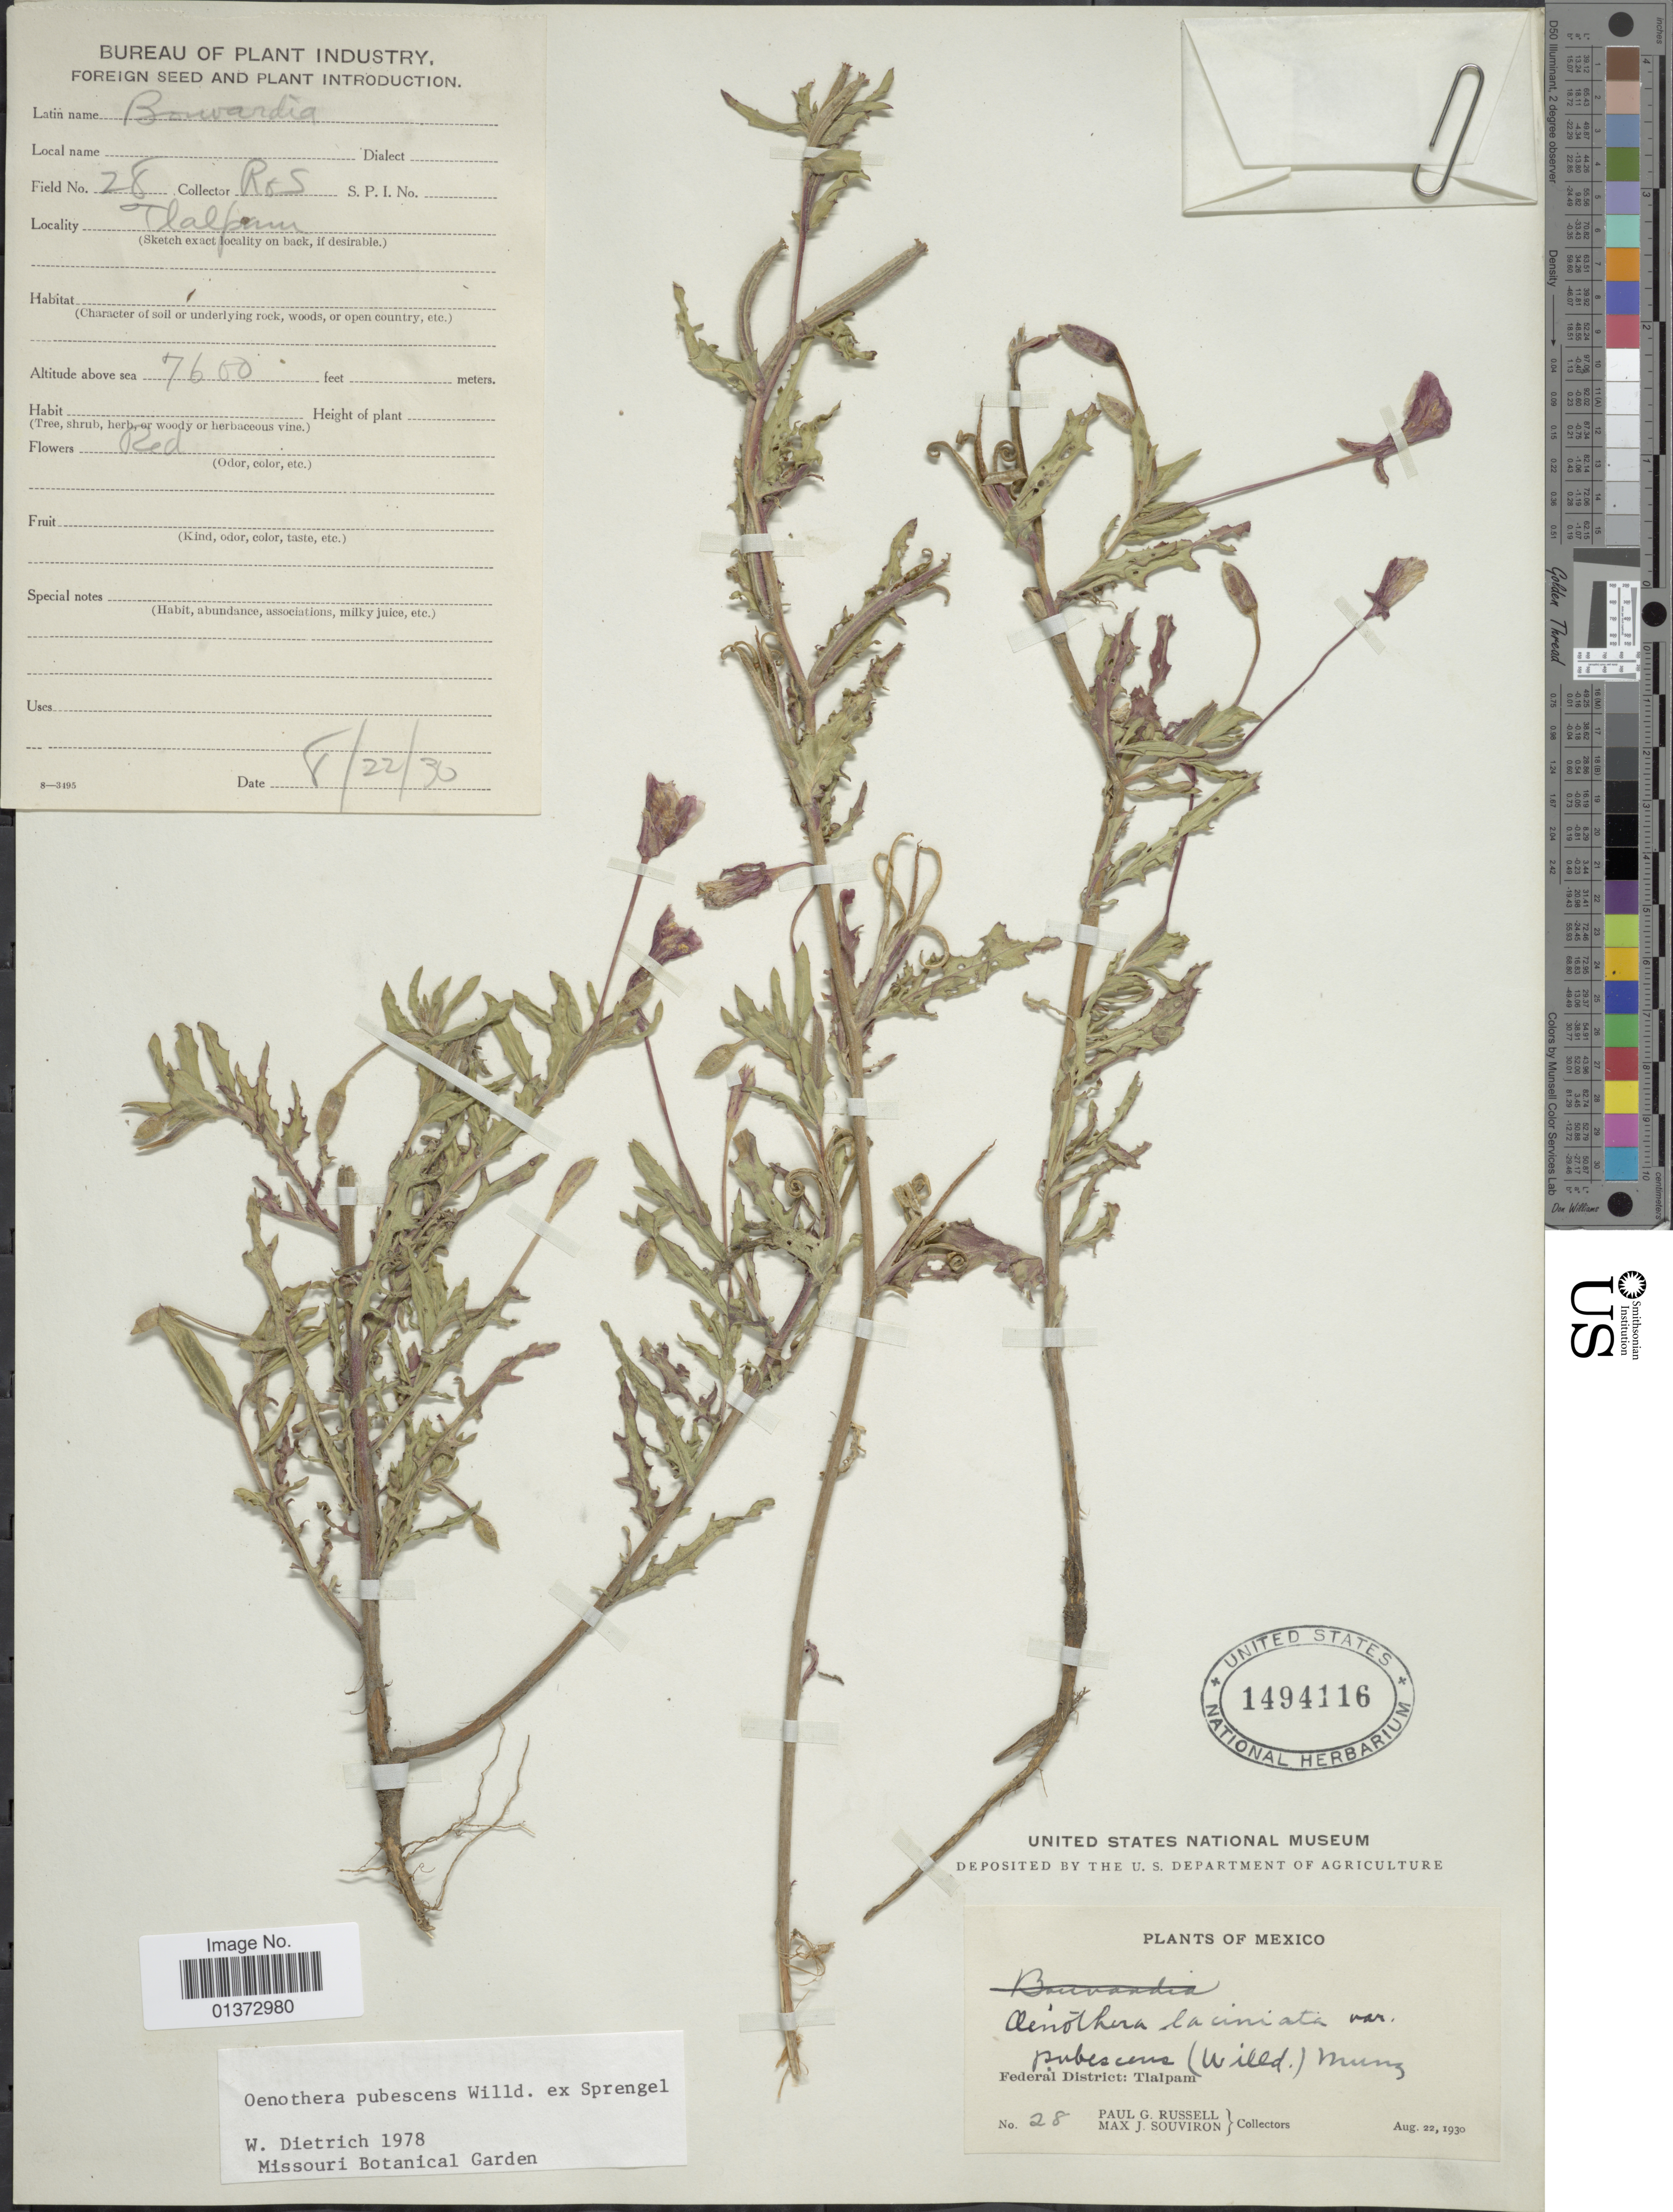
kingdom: Plantae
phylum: Tracheophyta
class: Magnoliopsida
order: Myrtales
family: Onagraceae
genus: Oenothera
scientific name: Oenothera pubescens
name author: Willd. ex Spreng.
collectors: P. G. Russell & M. J. Souviron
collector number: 28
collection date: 1930-08-22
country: Mexico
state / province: Distrito Federal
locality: Tlalpam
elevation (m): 2316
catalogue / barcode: US 1494116